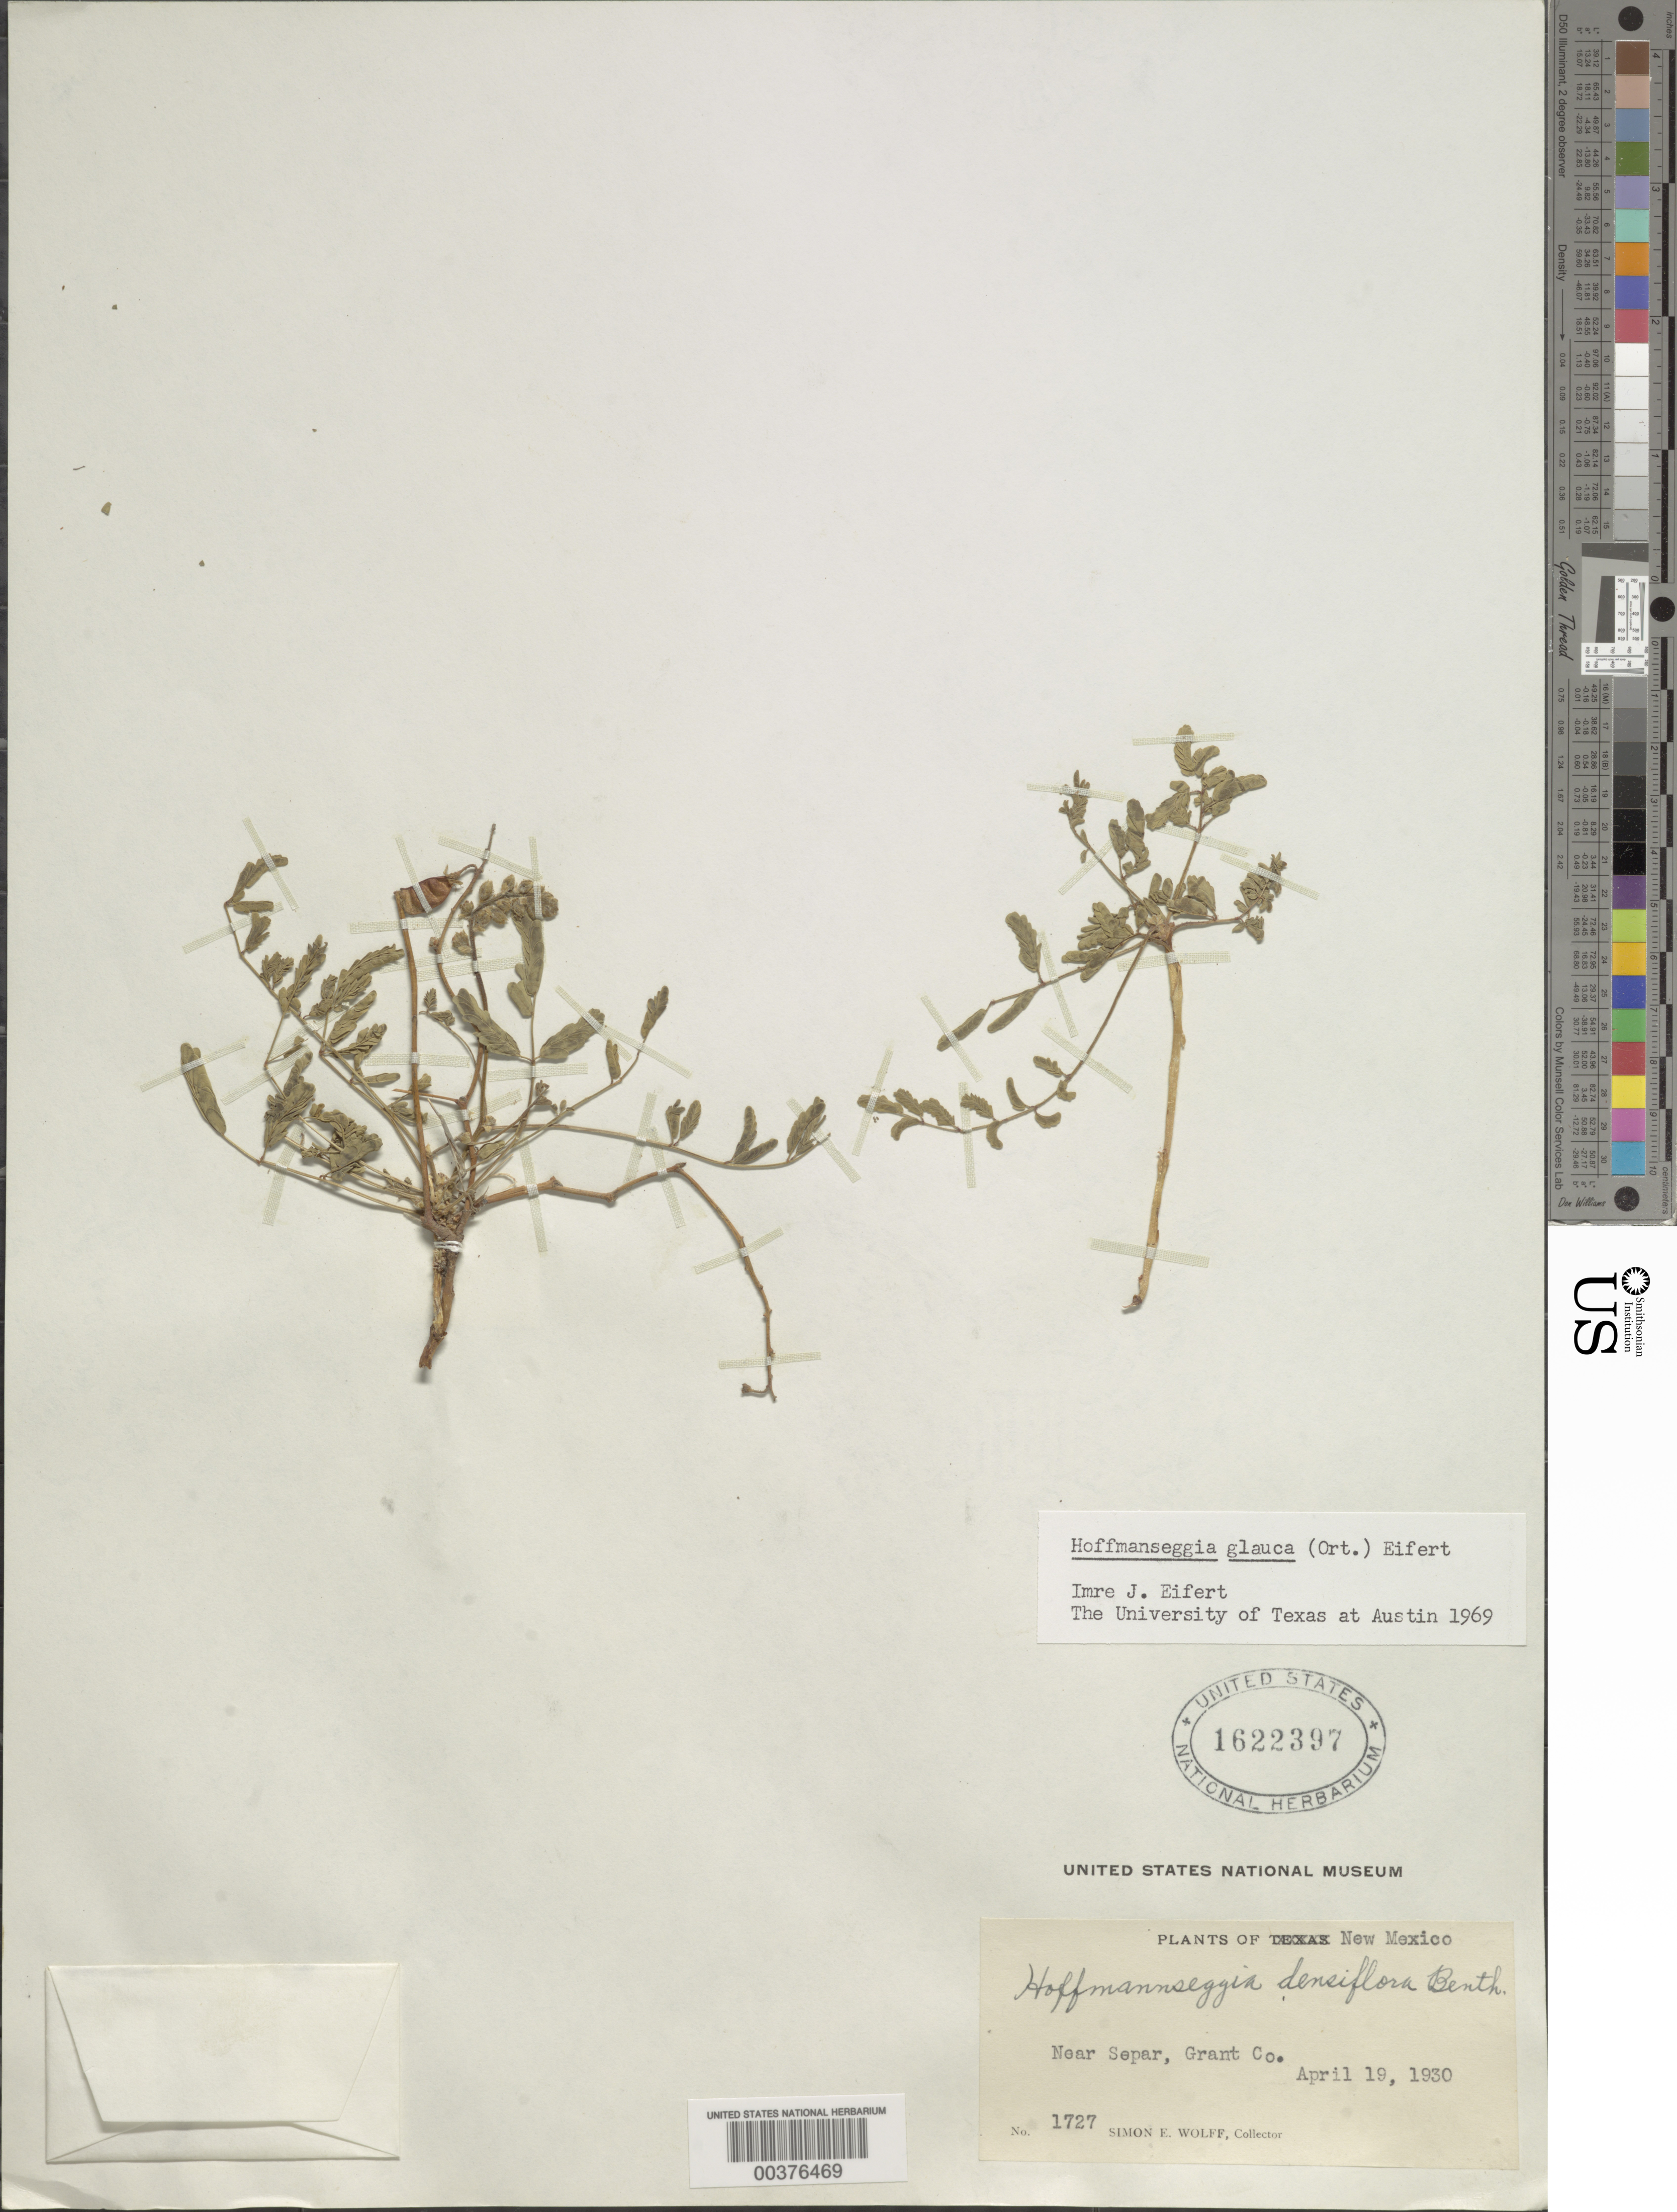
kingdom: Plantae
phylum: Tracheophyta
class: Magnoliopsida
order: Fabales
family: Fabaceae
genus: Hoffmannseggia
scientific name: Hoffmannseggia glauca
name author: (Ortega) Eifert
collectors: S. E. Wolff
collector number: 1727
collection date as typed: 19 Apr 1930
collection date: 1930-04-19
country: United States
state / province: New Mexico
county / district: Grant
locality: Near separ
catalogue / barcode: US 1622397